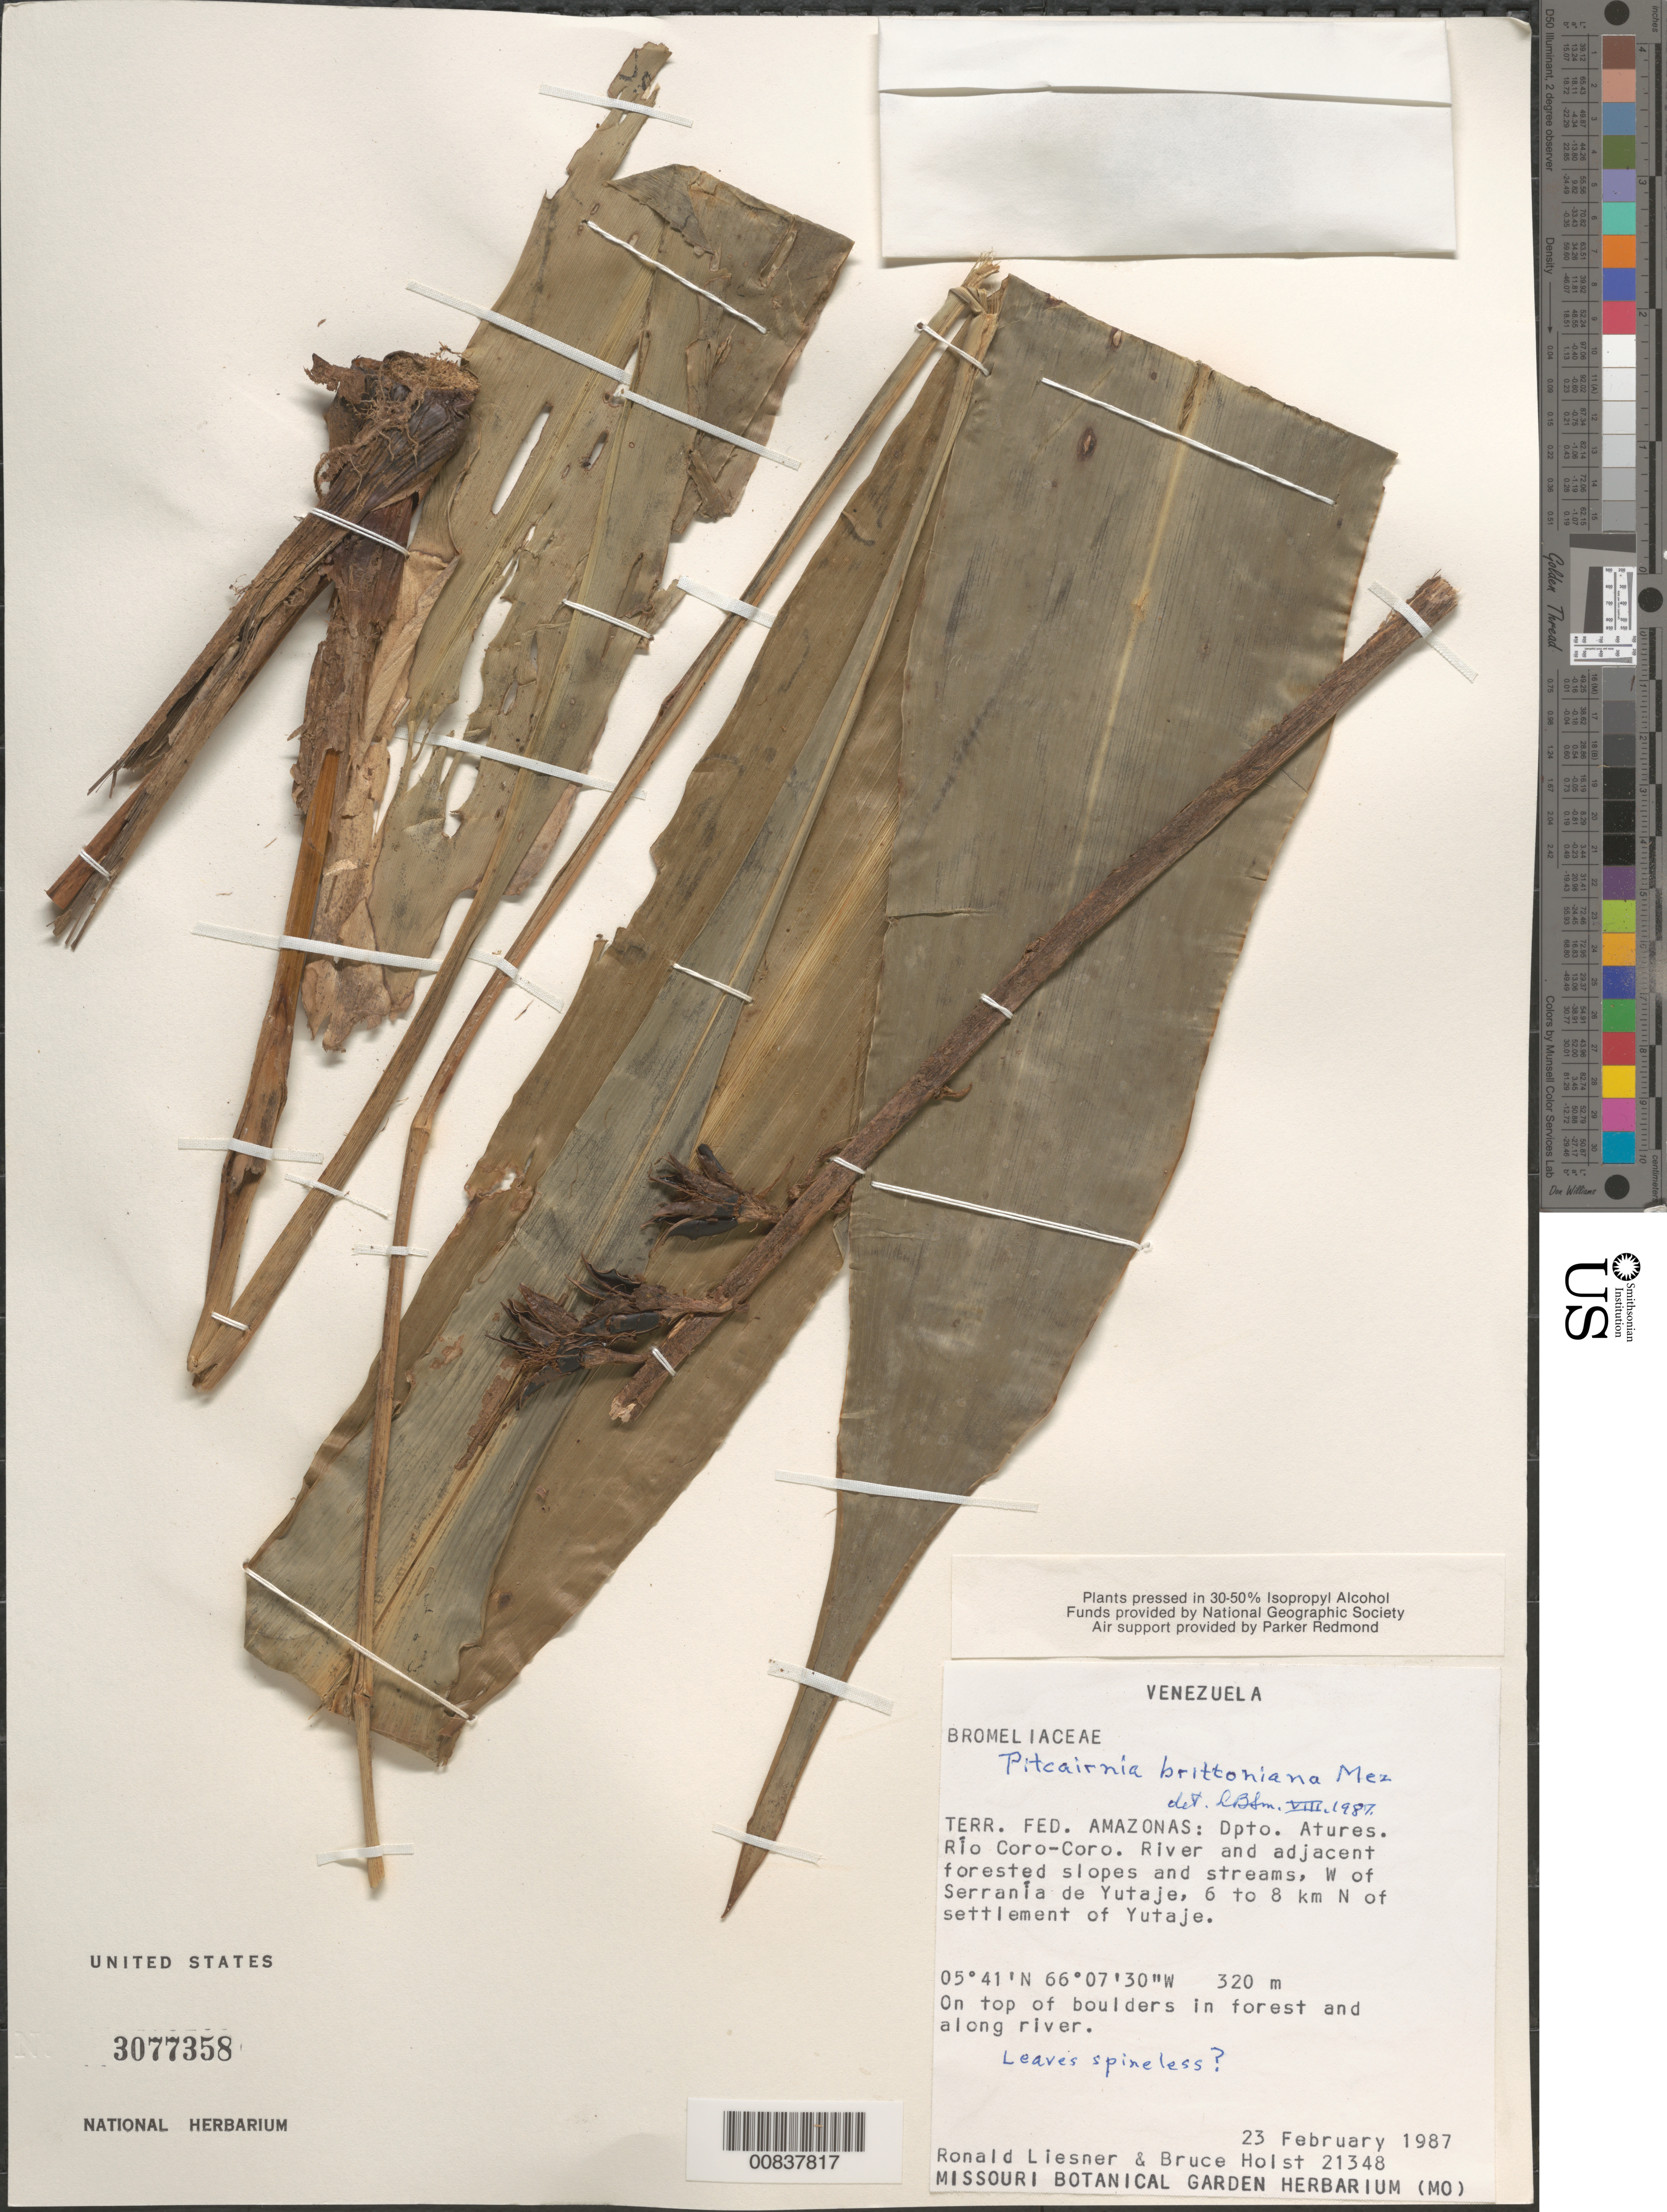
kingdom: Plantae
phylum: Tracheophyta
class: Liliopsida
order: Poales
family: Bromeliaceae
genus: Pitcairnia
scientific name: Pitcairnia brittoniana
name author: Mez in A. DC.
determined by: Smith, Lyman B., (US), NMNH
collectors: R. L. Liesner & B. Holst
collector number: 21348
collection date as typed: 23-Feb-87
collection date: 1987-02-23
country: Venezuela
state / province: Amazonas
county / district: Atures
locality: Río Coro-Coro, W of Serrania de Yutajé, 6-8 km N of settlement of Yutajé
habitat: River and adjacent forested slopes and streams; on top of boulders in forest and along rivers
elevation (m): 320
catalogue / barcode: US 3077358